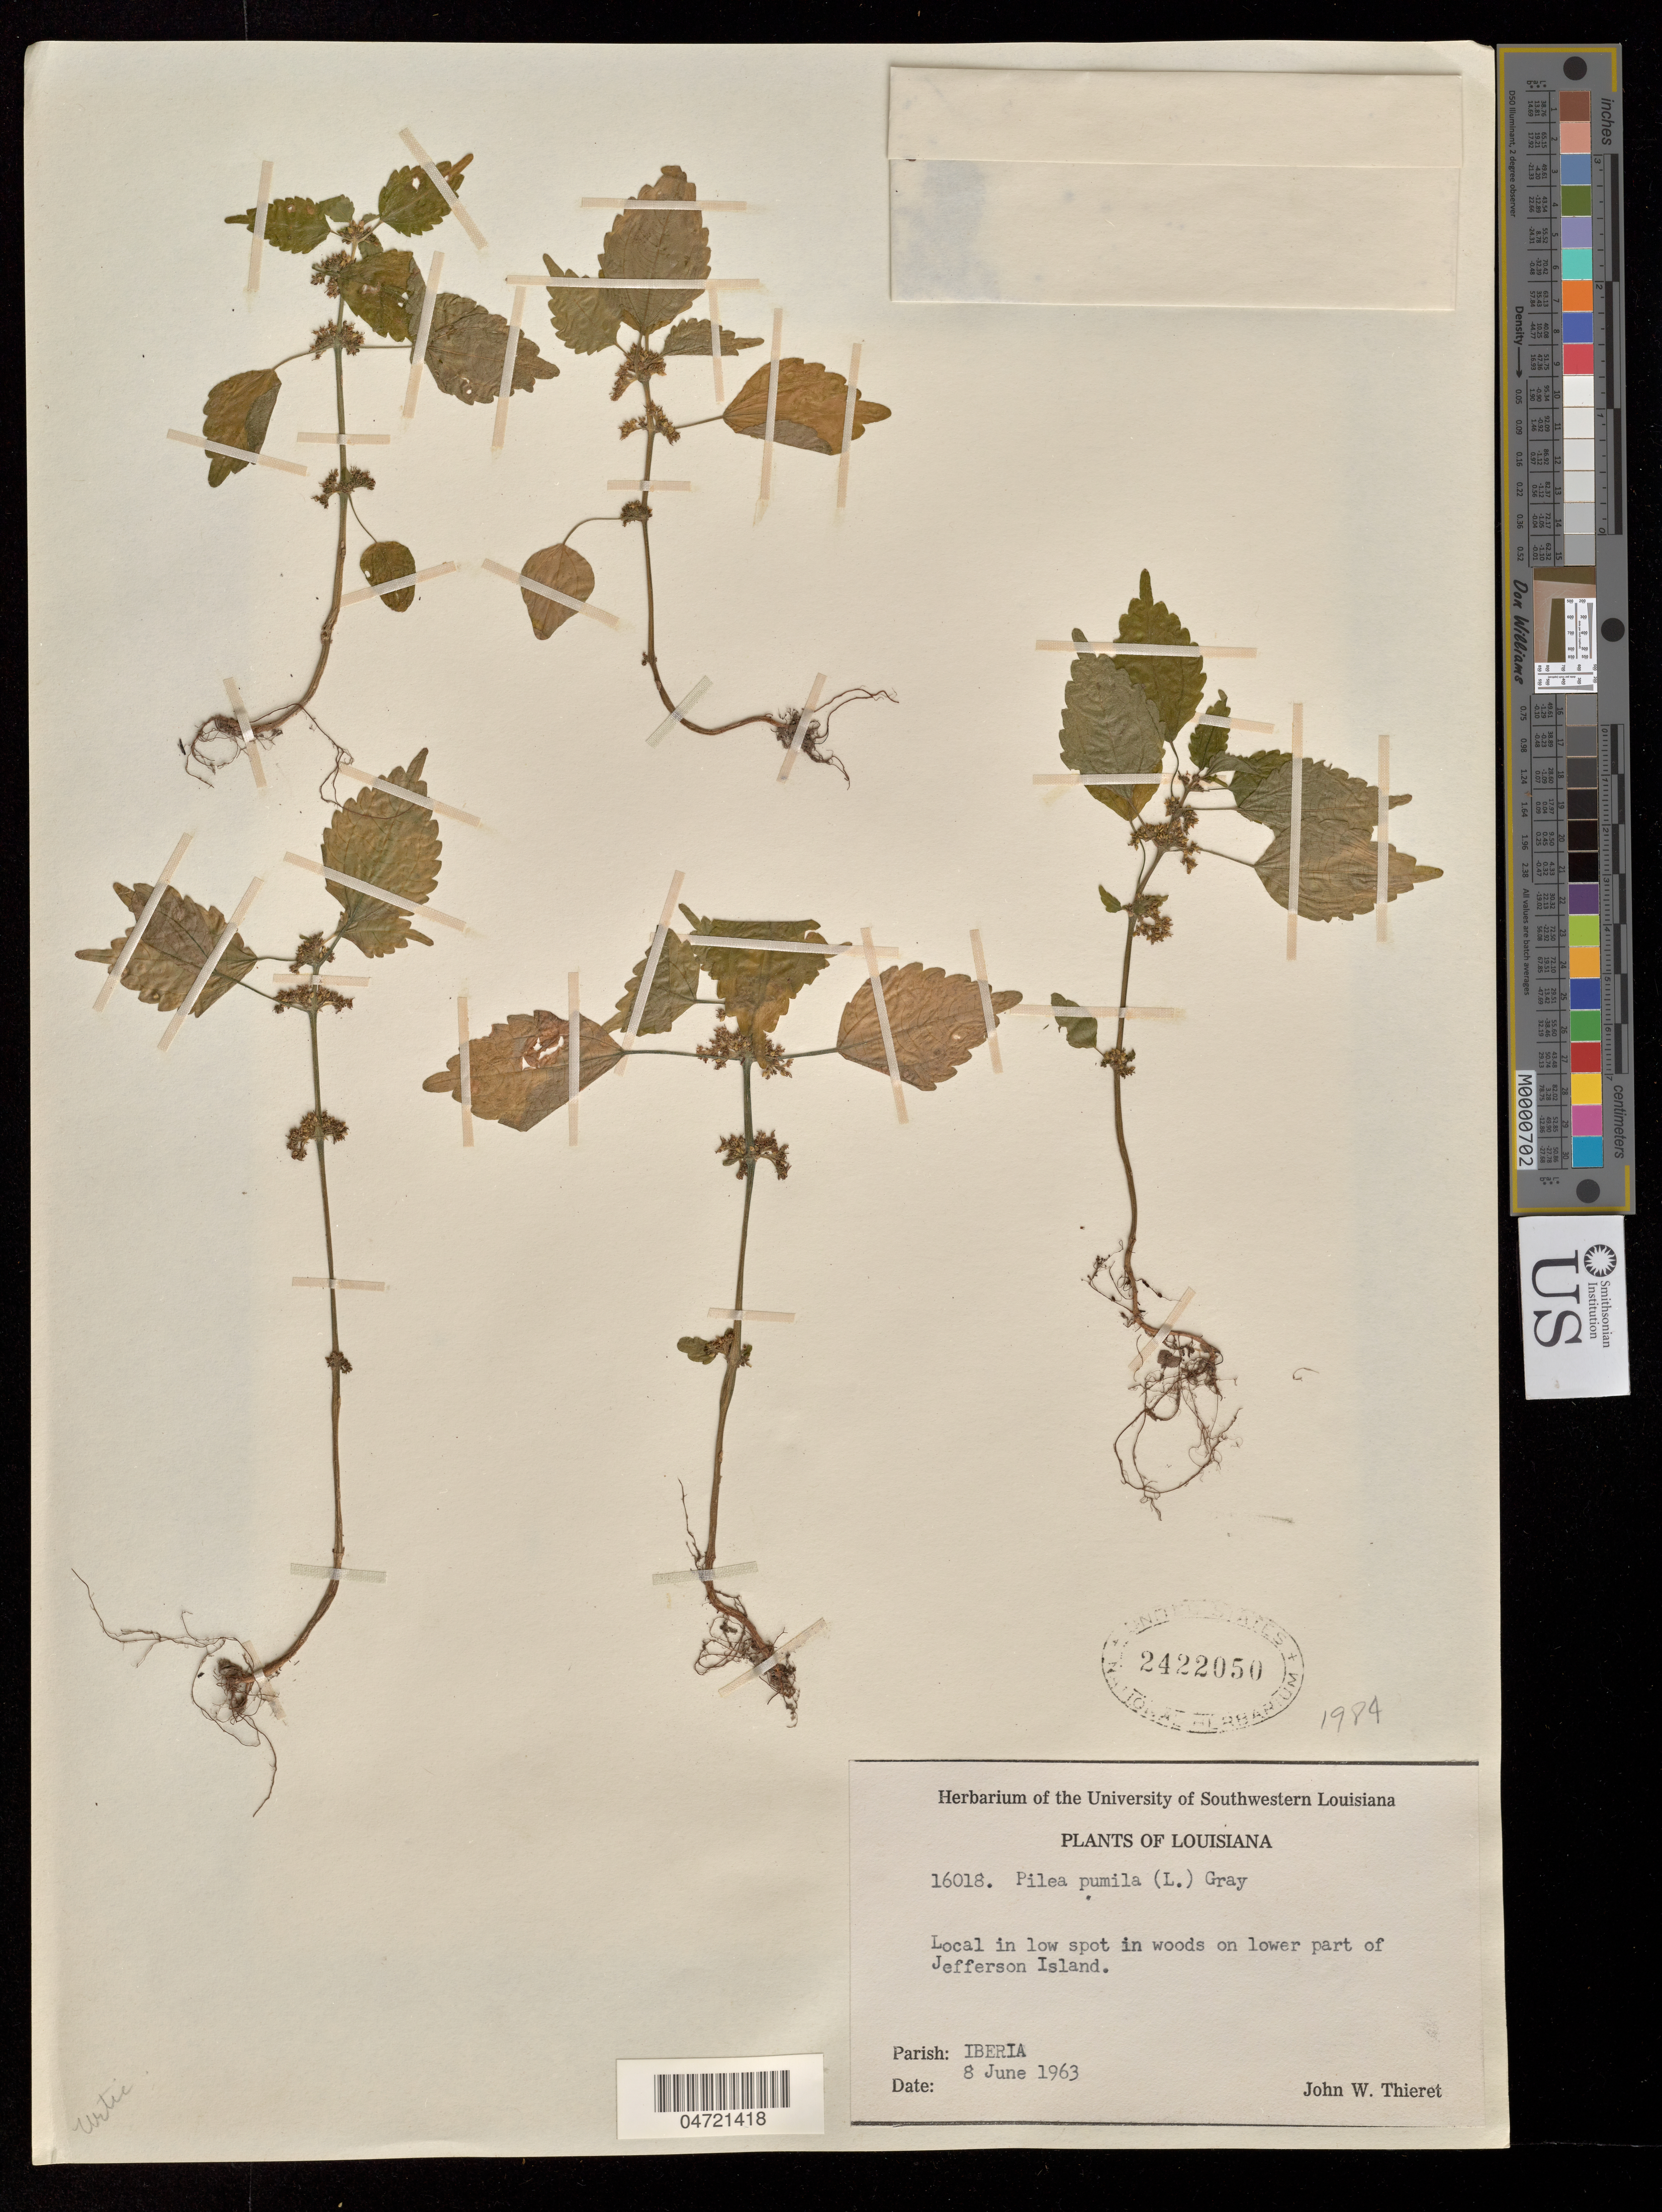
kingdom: Plantae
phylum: Tracheophyta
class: Magnoliopsida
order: Rosales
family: Urticaceae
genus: Pilea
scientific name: Pilea pumila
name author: (L.) A. Gray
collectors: J. W. Thieret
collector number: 16018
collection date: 1963-06-08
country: United States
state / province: Louisiana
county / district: Iberia Parish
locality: Jefferson Island.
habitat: Local in low spot in woods on lower part of the island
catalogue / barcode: US 2422050